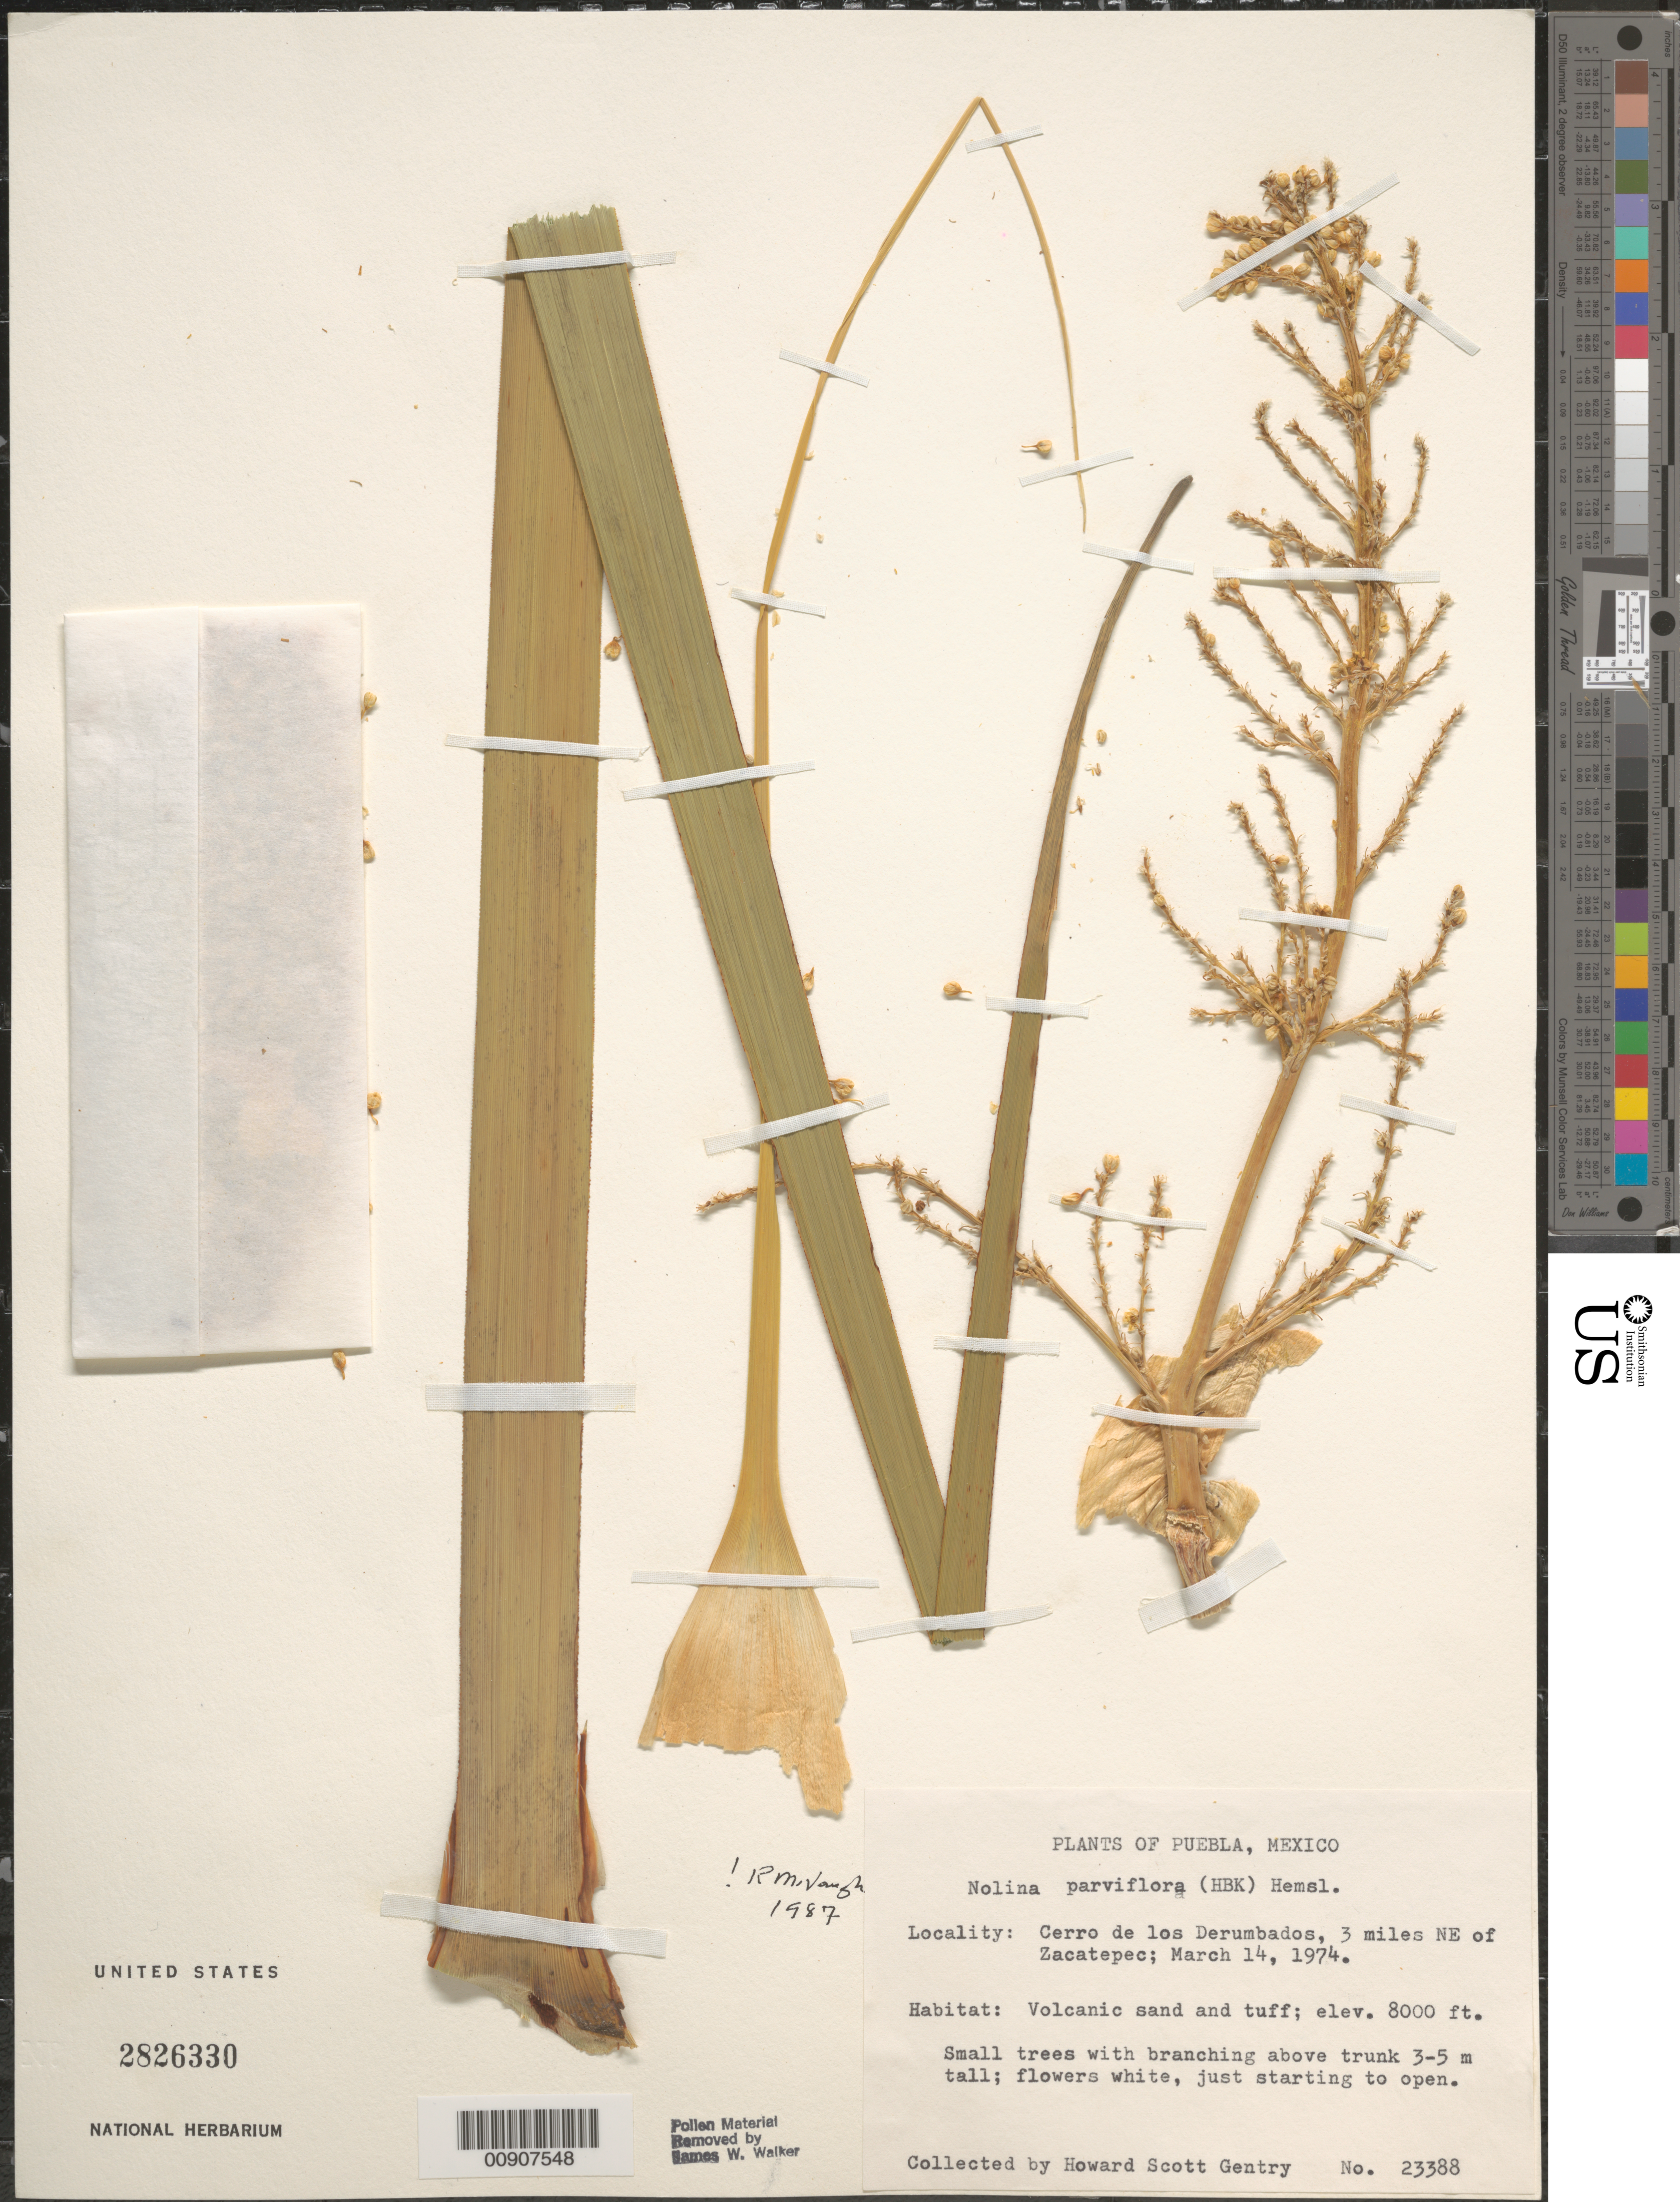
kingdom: Plantae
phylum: Tracheophyta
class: Liliopsida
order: Asparagales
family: Asparagaceae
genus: Nolina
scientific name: Nolina parviflora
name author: (Kunth) Hemsl.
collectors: H. S. Gentry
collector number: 23388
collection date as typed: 14 Mar 1974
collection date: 1974-03-14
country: Mexico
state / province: Puebla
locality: Puebla: Cerro de los Derumbados, 3 miles NE of Zacatepec.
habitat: Volcanic sand and tuff.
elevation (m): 2438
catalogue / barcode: US 2826330